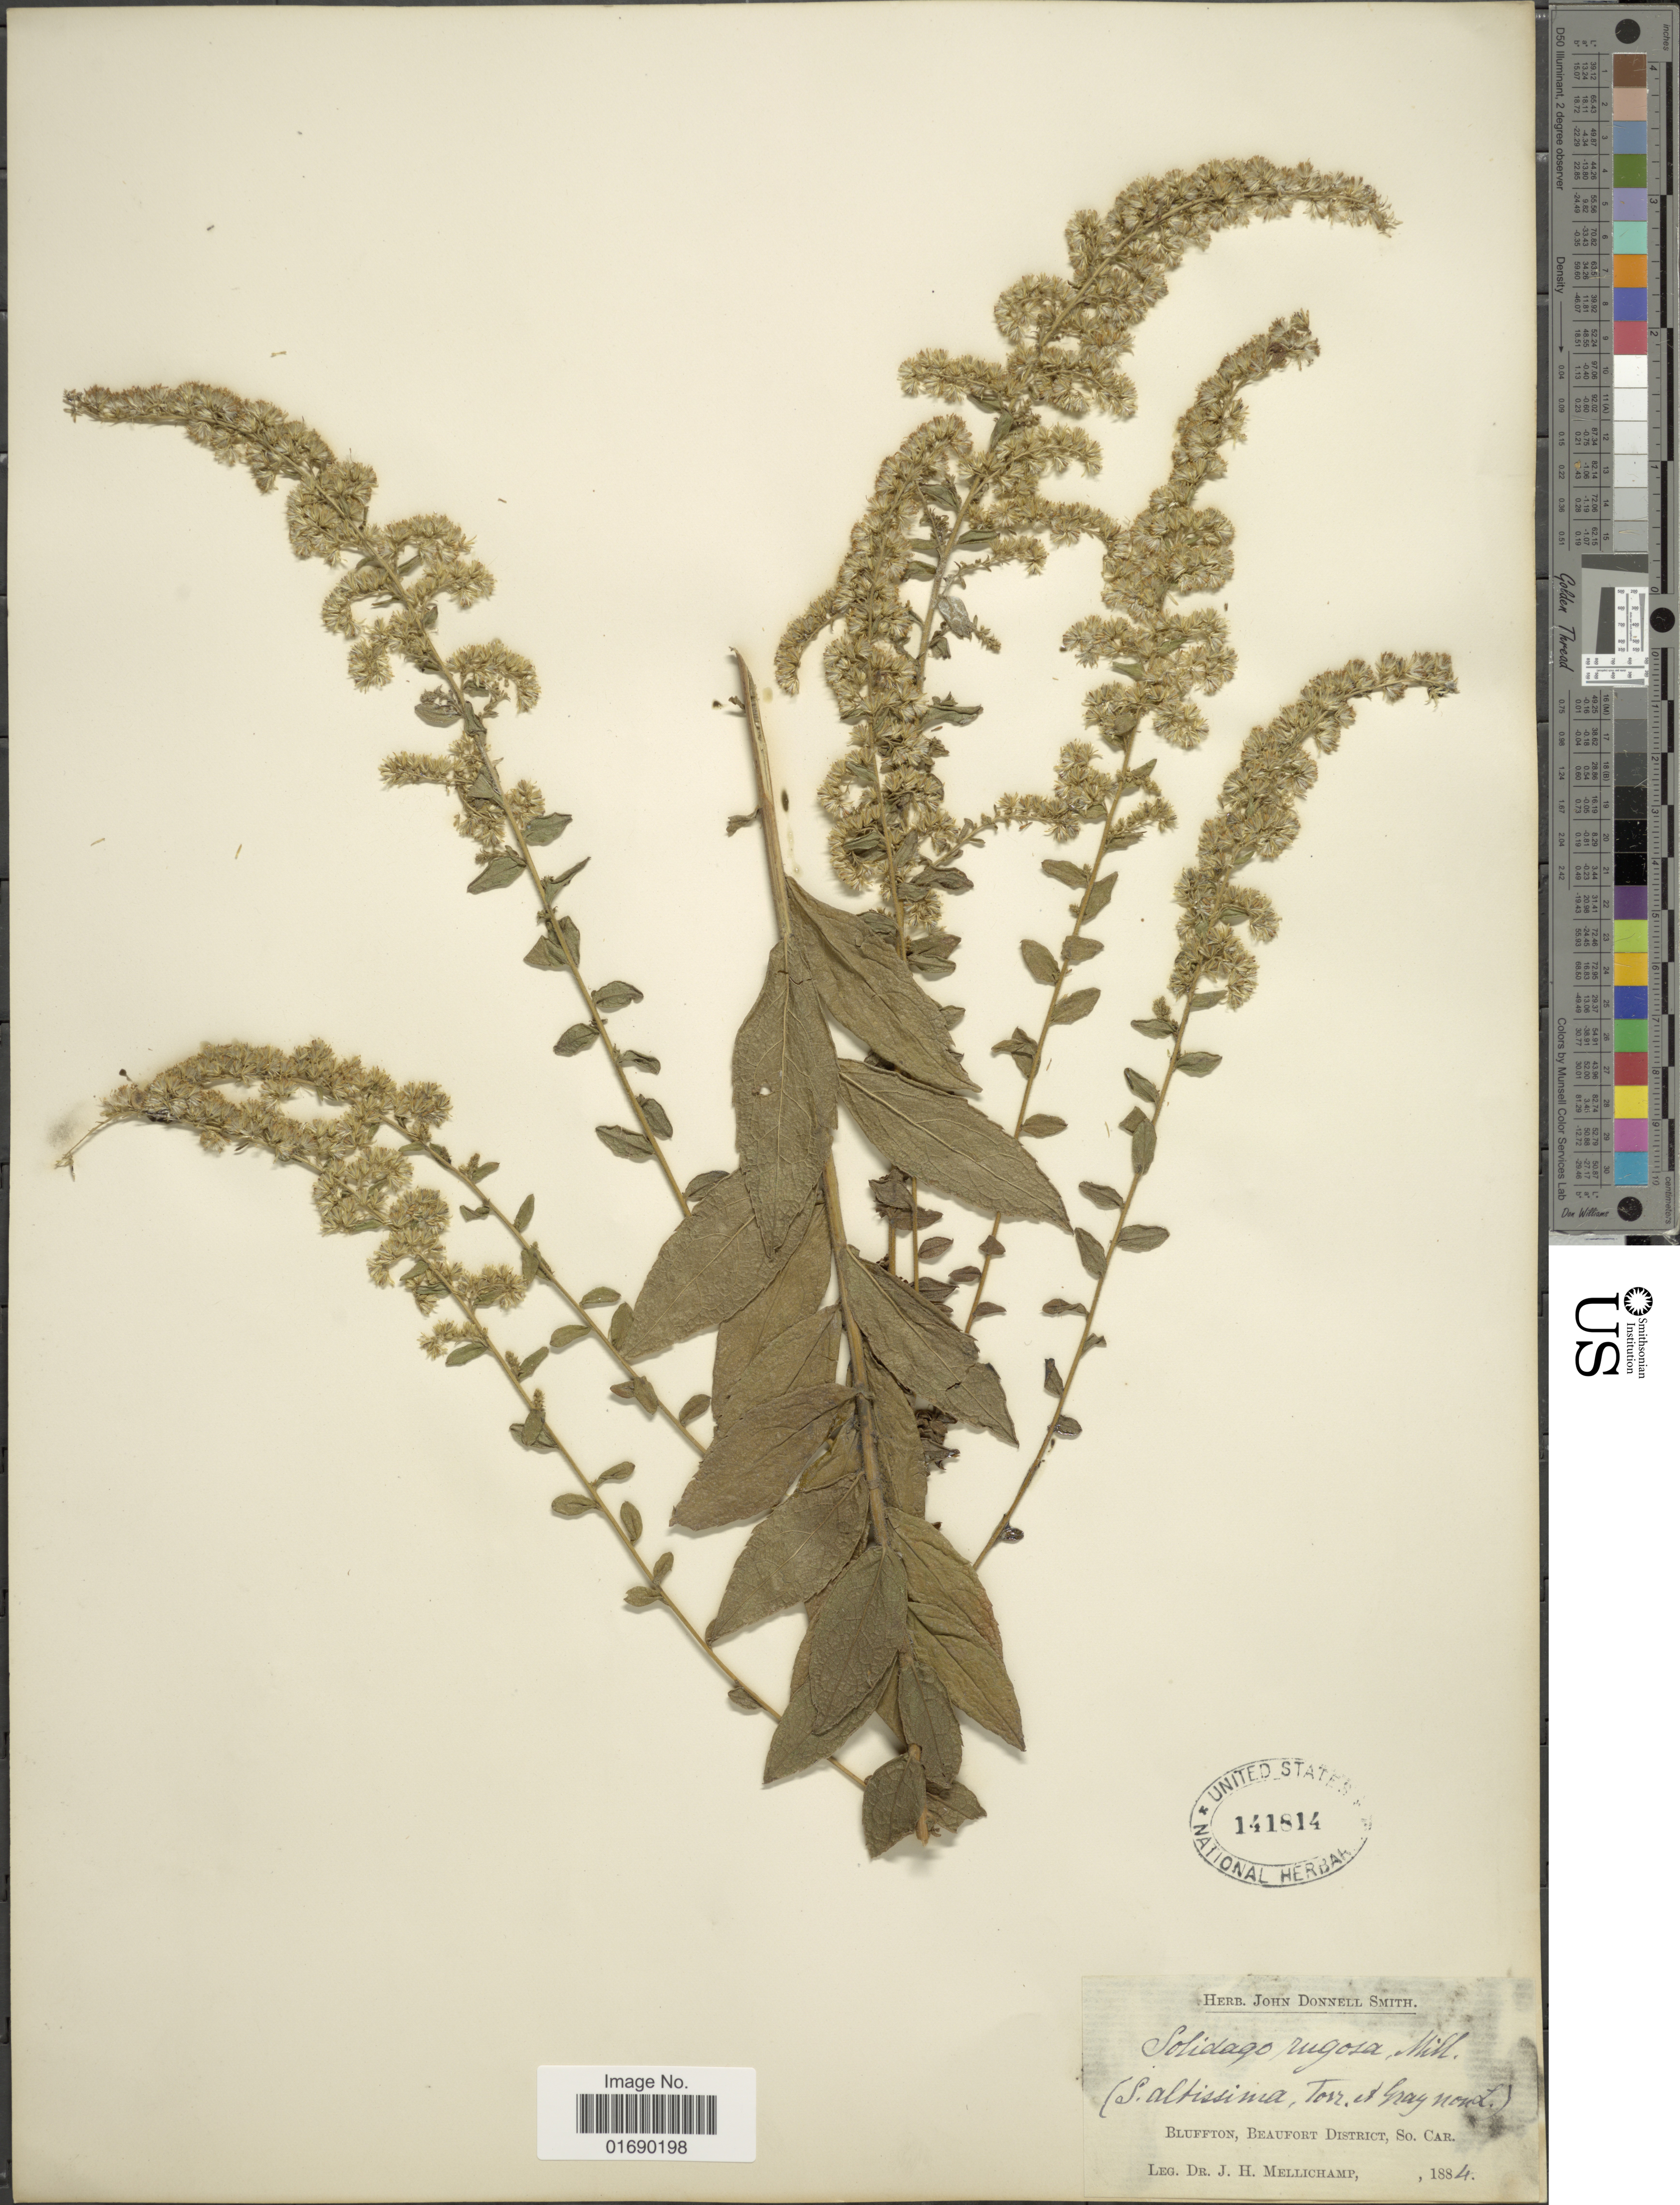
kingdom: Plantae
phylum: Tracheophyta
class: Magnoliopsida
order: Asterales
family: Asteraceae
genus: Solidago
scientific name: Solidago rugosa var. aspera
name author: (Aiton) Cronq.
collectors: J. H. Mellichamp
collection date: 1884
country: United States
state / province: South Carolina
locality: Bluffton, Beaufort District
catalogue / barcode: US 141814